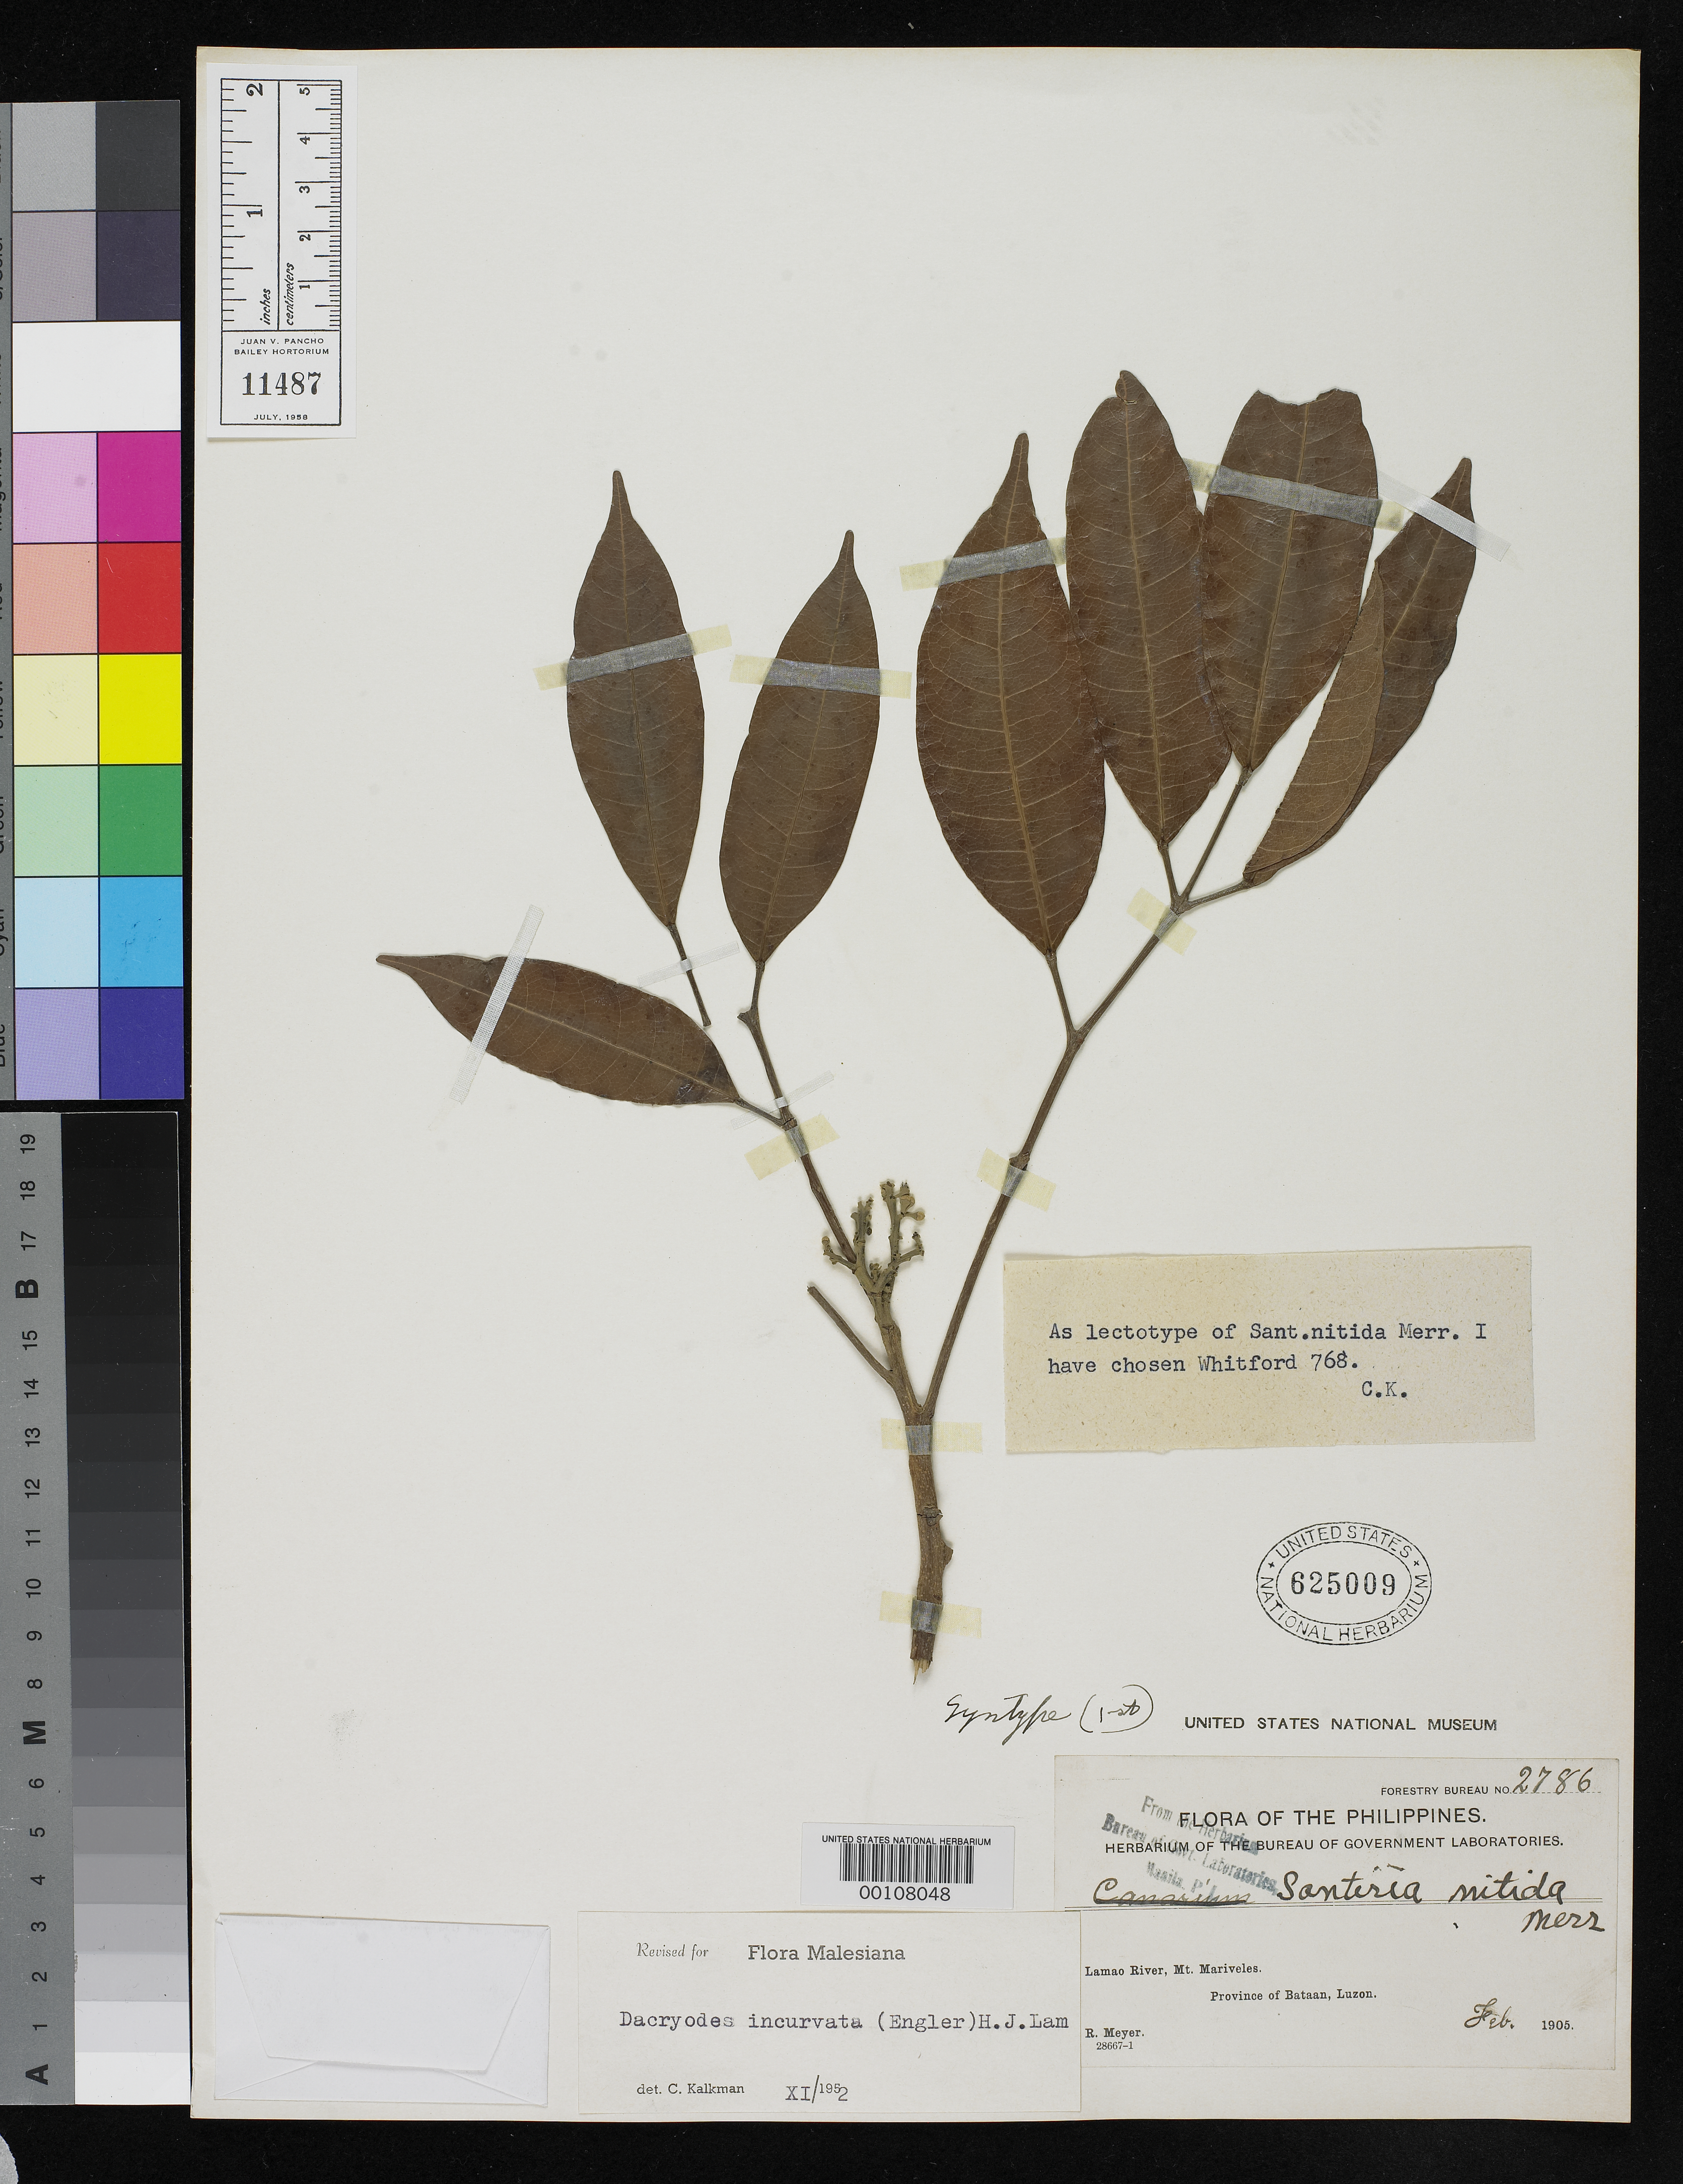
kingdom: Plantae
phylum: Tracheophyta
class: Magnoliopsida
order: Sapindales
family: Burseraceae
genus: Santiria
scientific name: Santiria nitida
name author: Merr.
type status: Syntype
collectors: A. B. Meyer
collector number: For. Bur. 2786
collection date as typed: Feb 1905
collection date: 1905-02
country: Philippines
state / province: Central Luzon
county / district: Bataan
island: Luzon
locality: Lamao River, Mt Mariveles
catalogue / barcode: US 625009